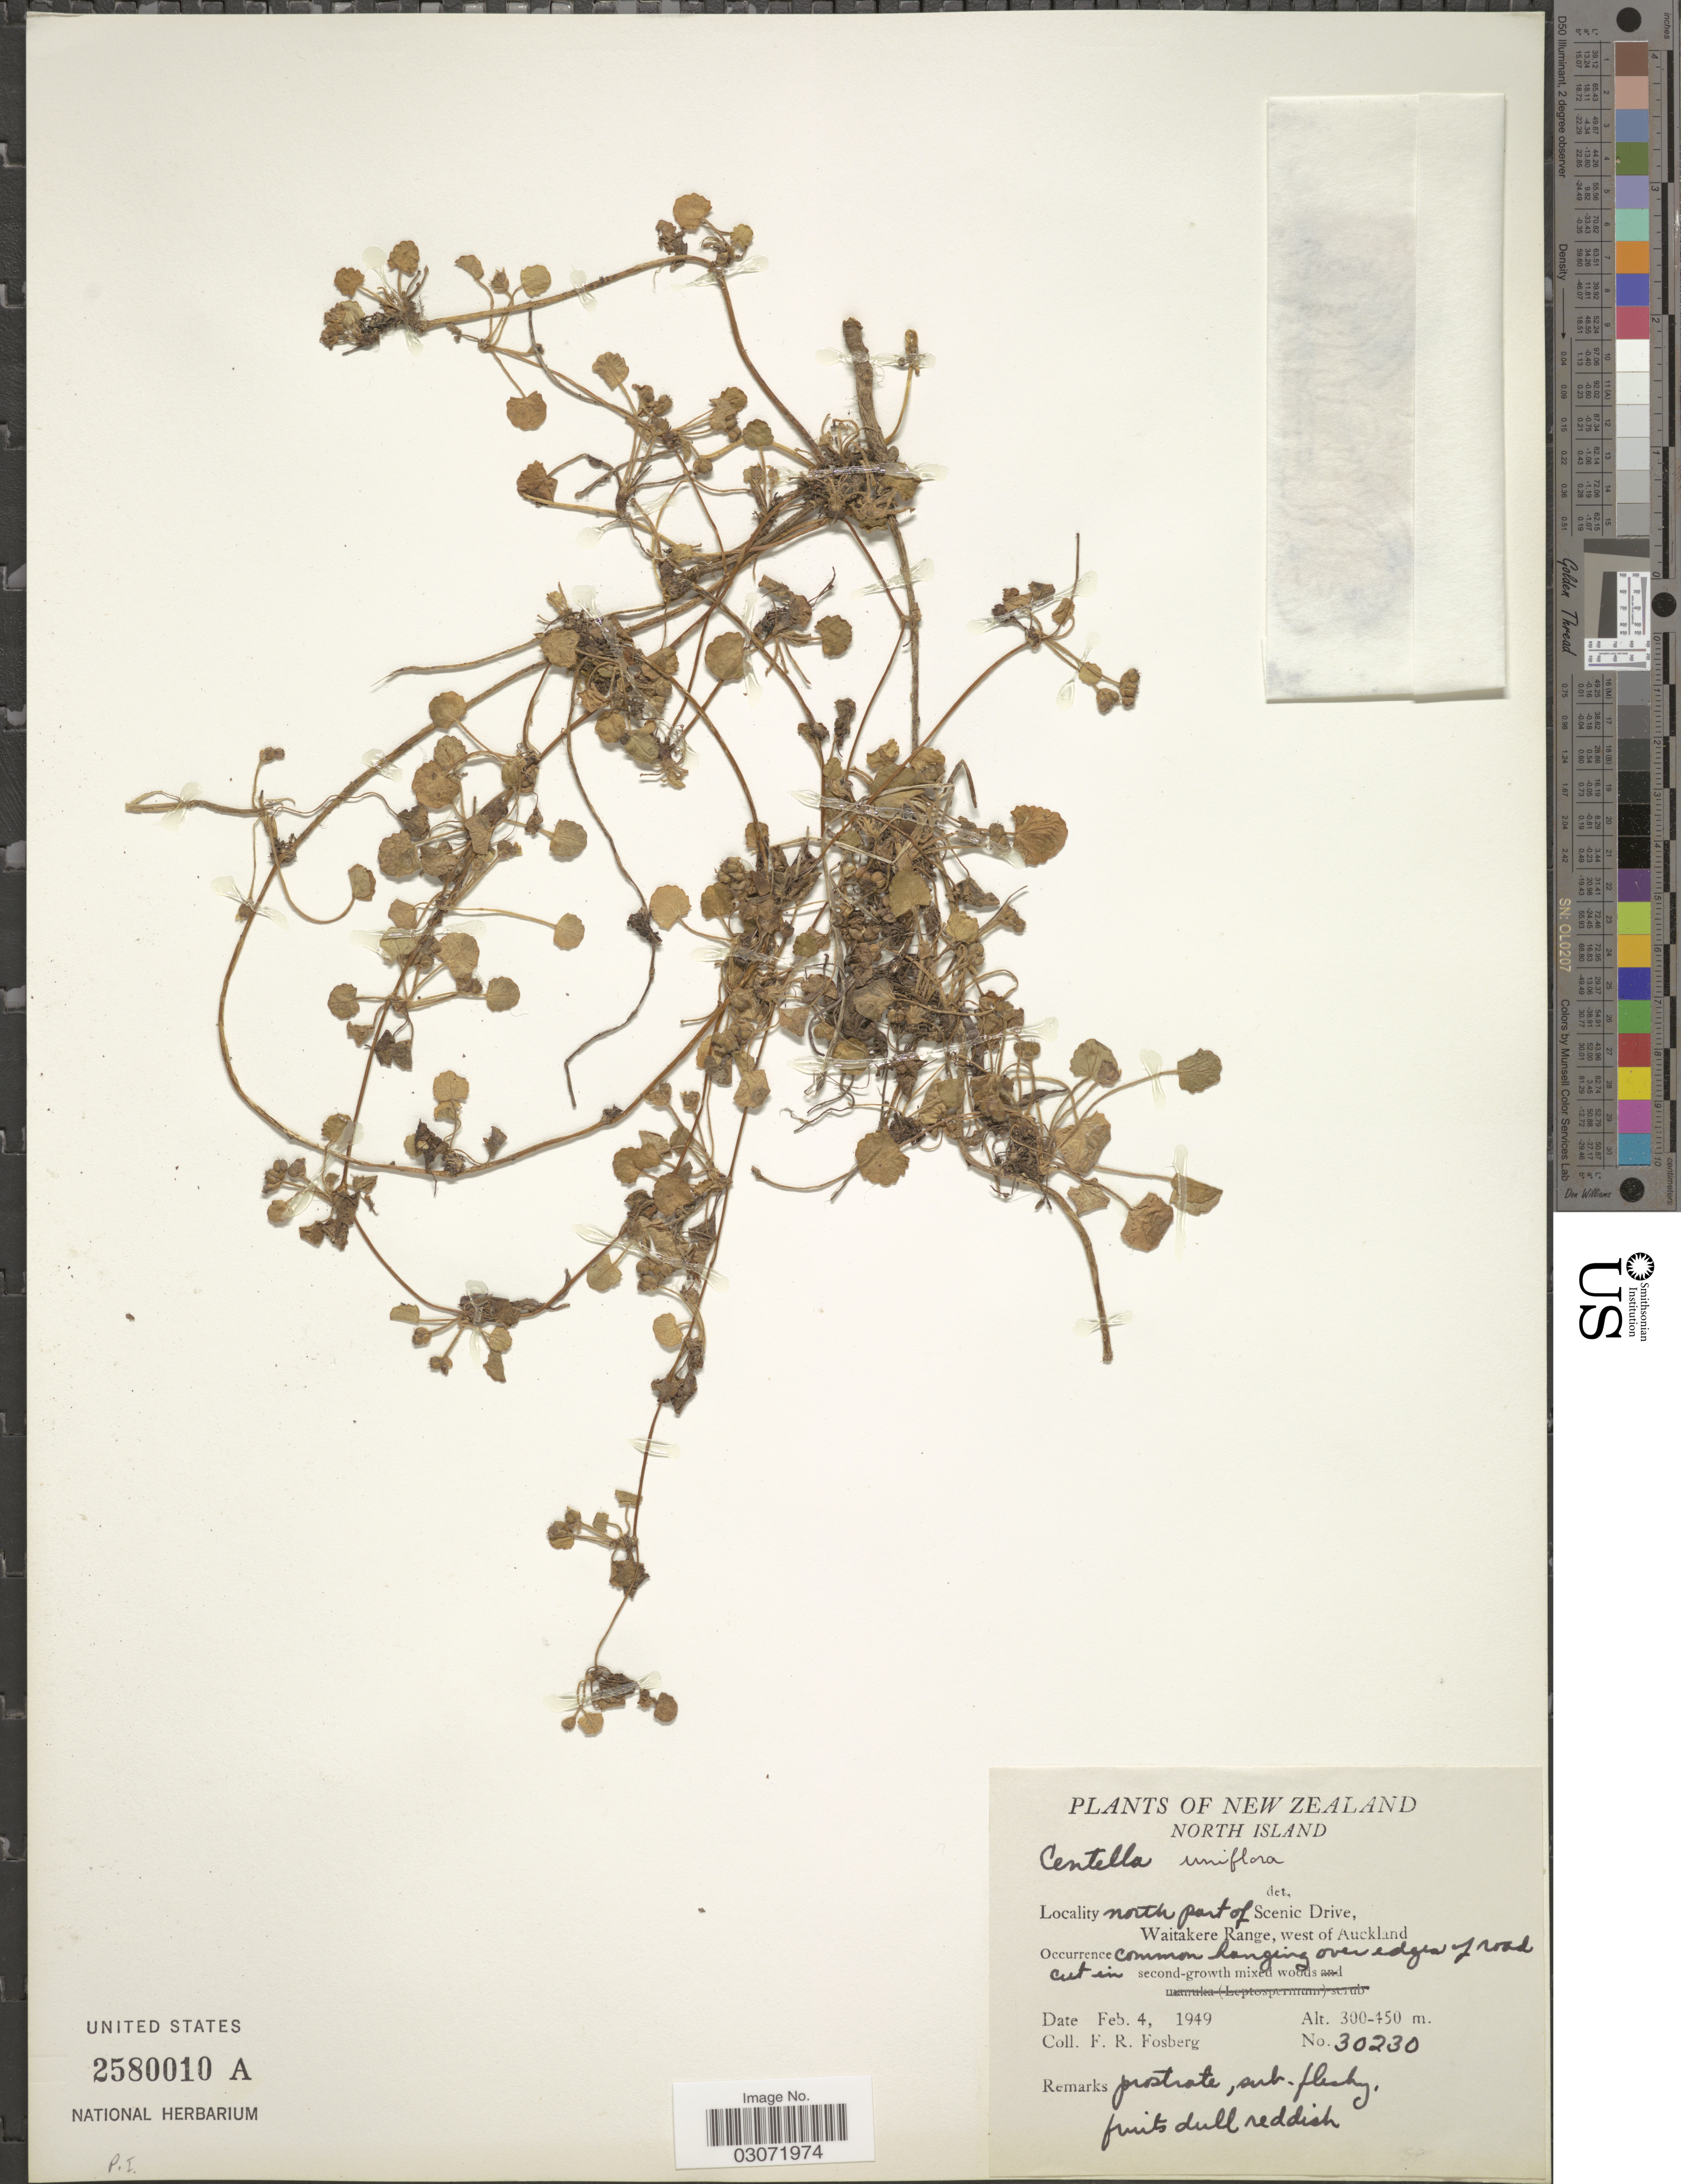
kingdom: Plantae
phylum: Tracheophyta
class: Magnoliopsida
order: Apiales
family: Apiaceae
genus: Centella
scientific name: Centella uniflora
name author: (Colenso) Nannf.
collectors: F. R. Fosberg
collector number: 30230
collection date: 1949-02-04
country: New Zealand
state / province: Auckland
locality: North Island. North part of Scenic Drive, Waitakere Range, west of Auckland.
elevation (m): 300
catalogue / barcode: US 2580010A